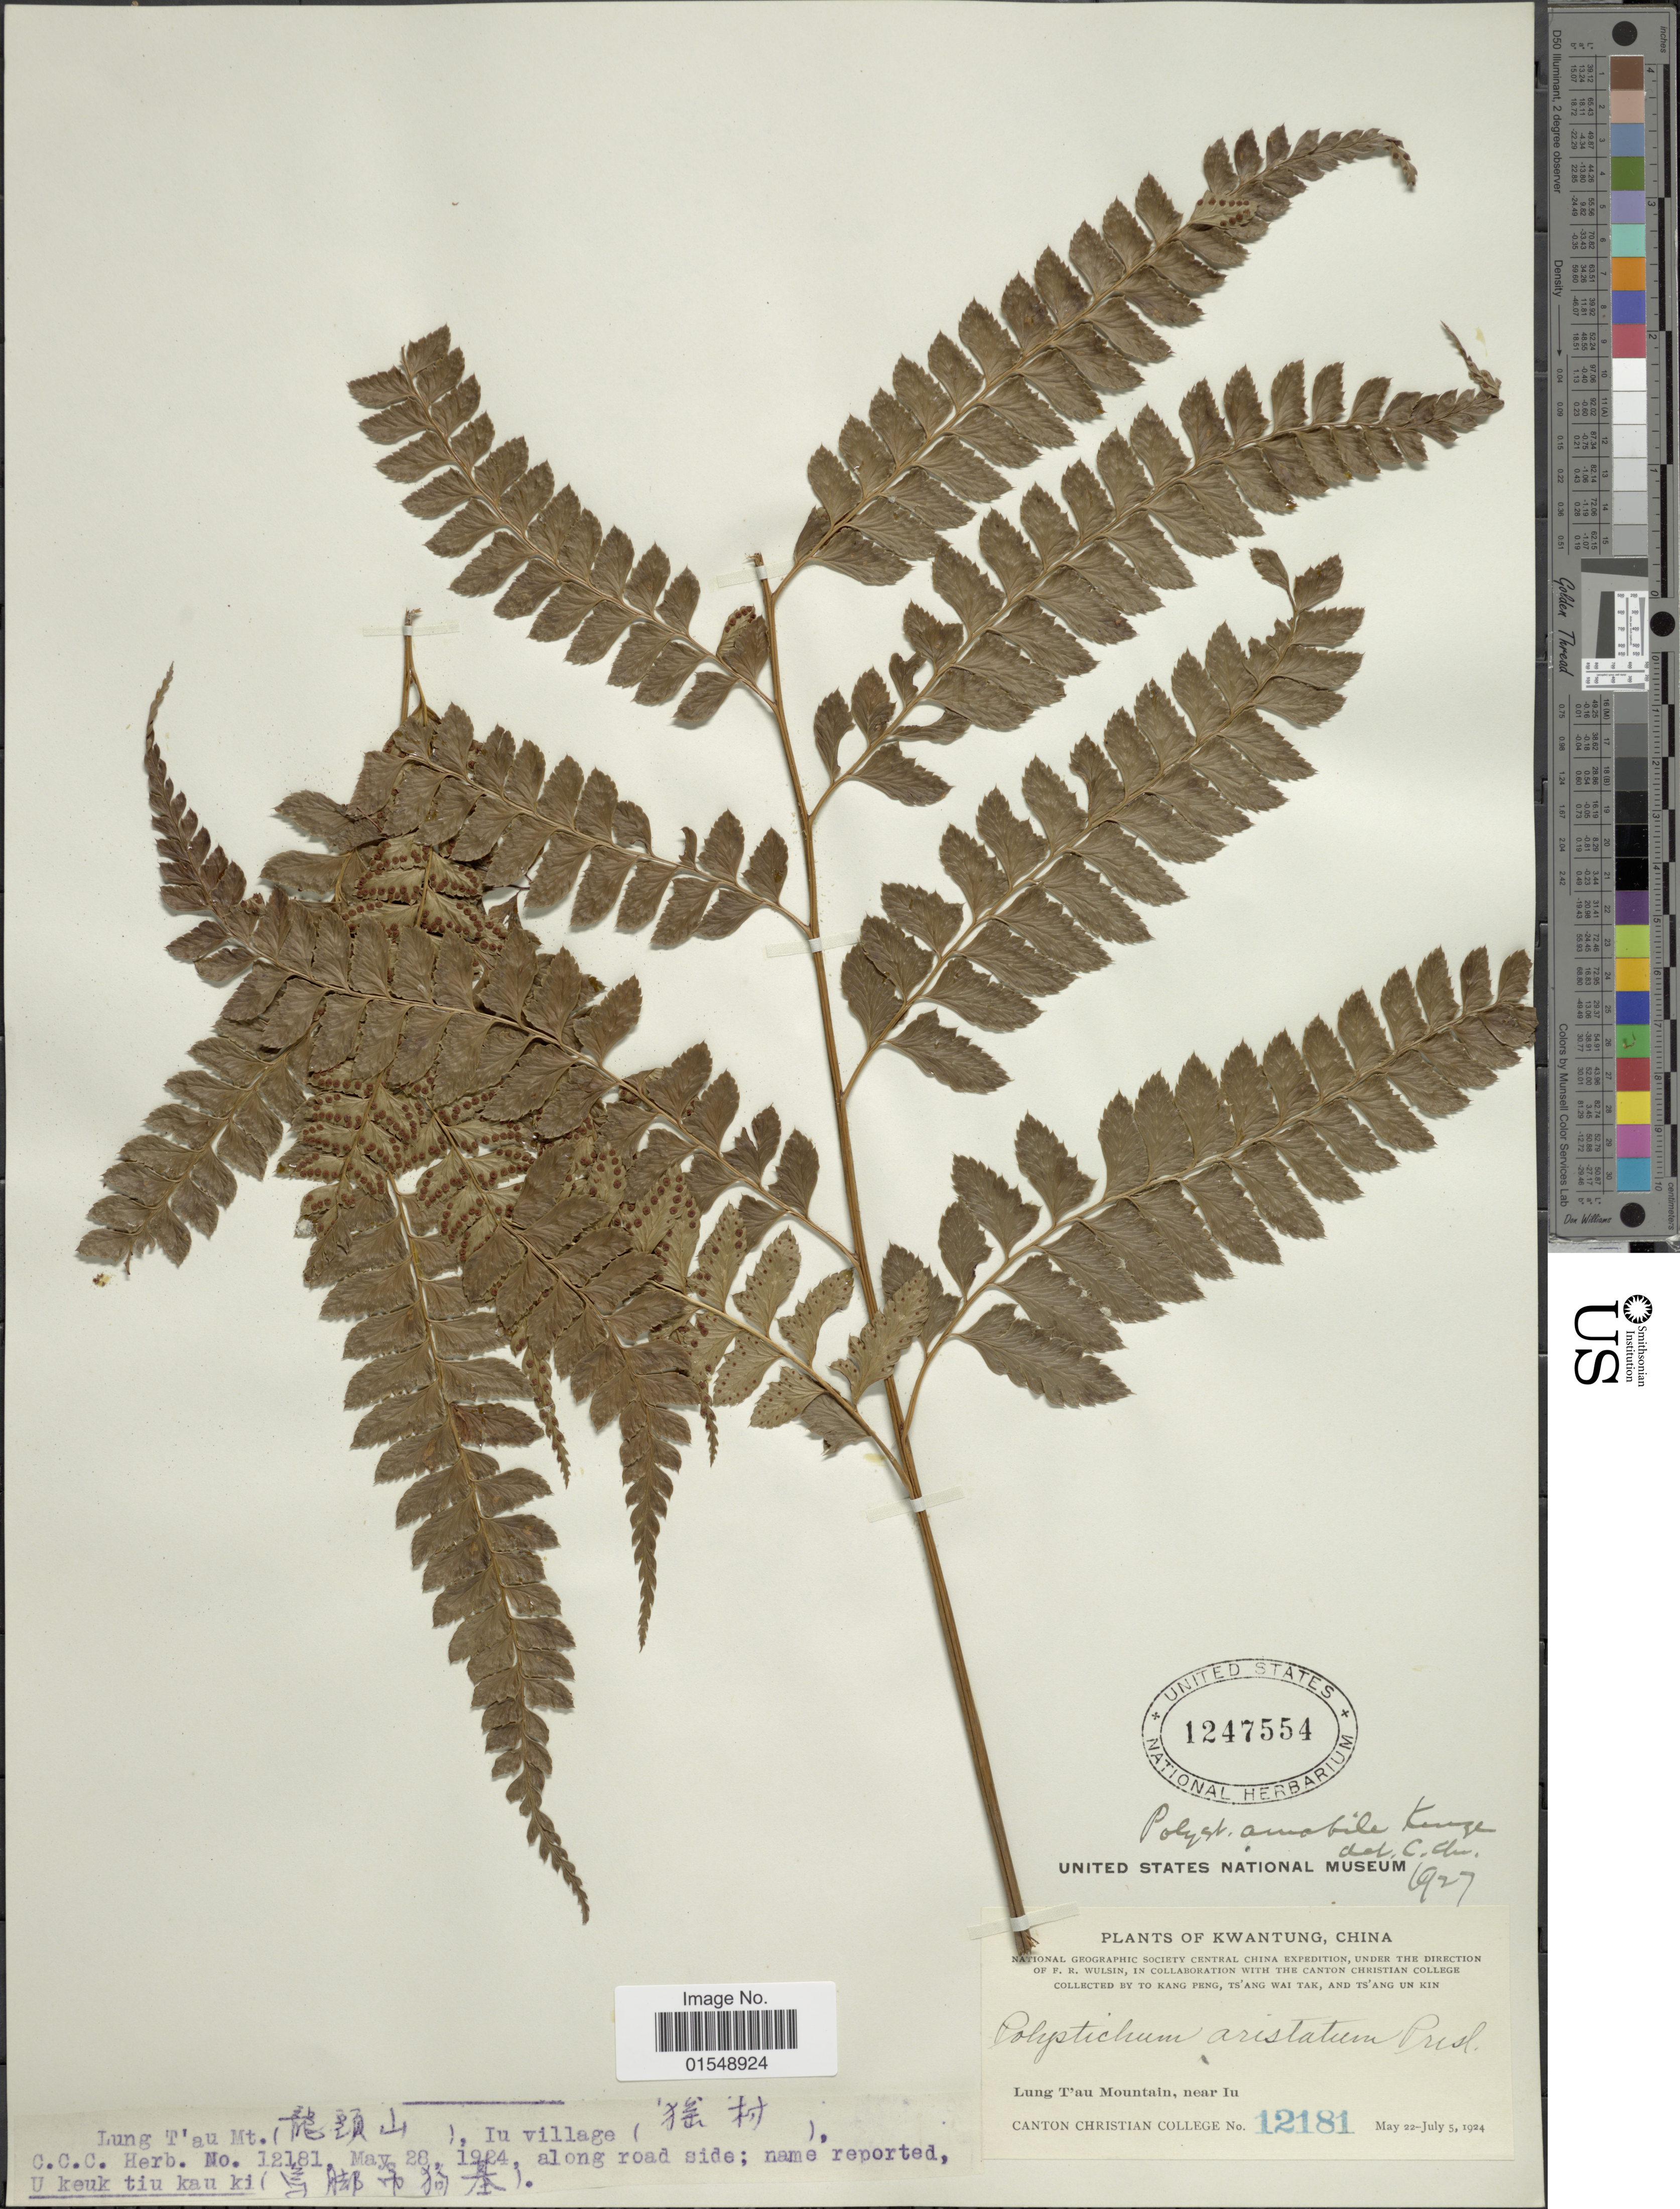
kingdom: Plantae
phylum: Tracheophyta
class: Polypodiopsida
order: Polypodiales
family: Dryopteridaceae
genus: Arachniodes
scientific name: Arachniodes amabilis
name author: (Blume) Tindale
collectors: Kang Peng To, W. T. Tsang & U. K. Tsang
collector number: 12181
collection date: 1924-05-22/1924-07-05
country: China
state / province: Guangdong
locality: Kwangtung, Lung Táu Mountain, near Iu, Iu village, along road sidel name reported, U keuk tiu kau ki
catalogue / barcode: US 1247554